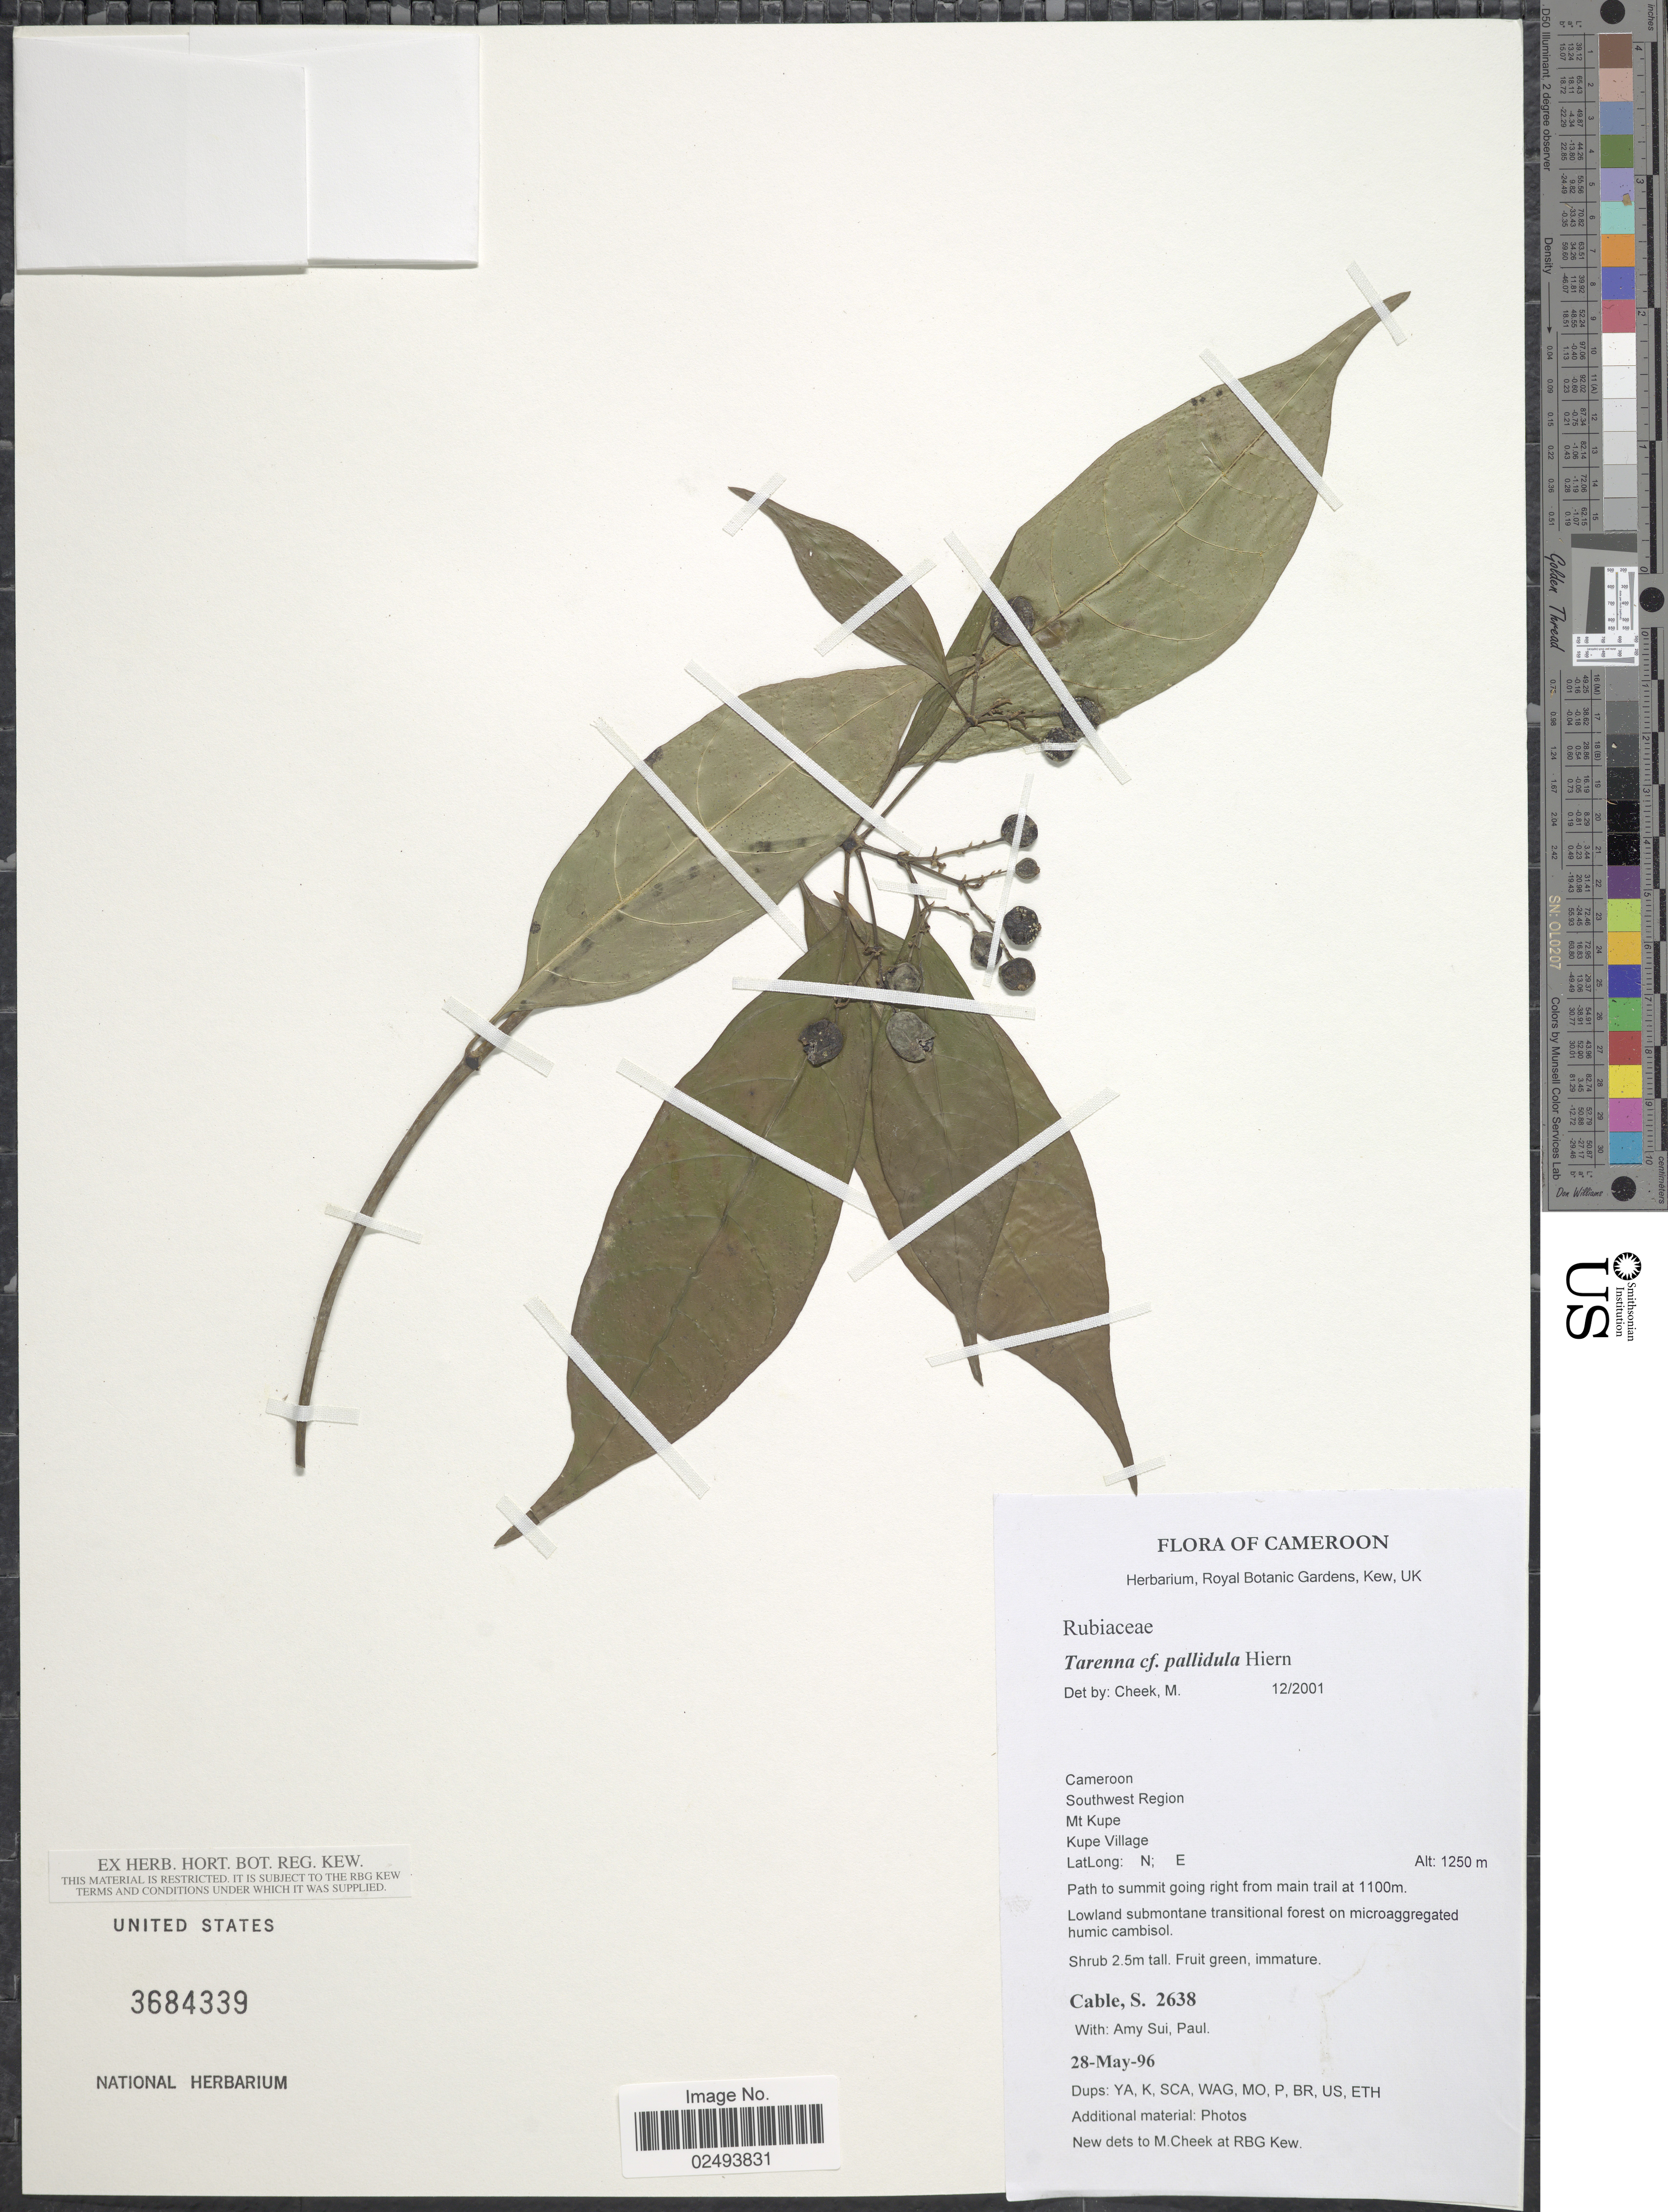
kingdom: Plantae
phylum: Tracheophyta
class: Magnoliopsida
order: Gentianales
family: Rubiaceae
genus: Tarenna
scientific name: Tarenna pallidula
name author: Hiern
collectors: S. Cable & A. Paul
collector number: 2638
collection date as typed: Transcribed d/m/y: 28/5/96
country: Cameroon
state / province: Sud-Ouest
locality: Southwest Region. Mt. Kupe. Kupe Village. Path to summit going right from main trail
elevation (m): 1250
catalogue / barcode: US 3684339